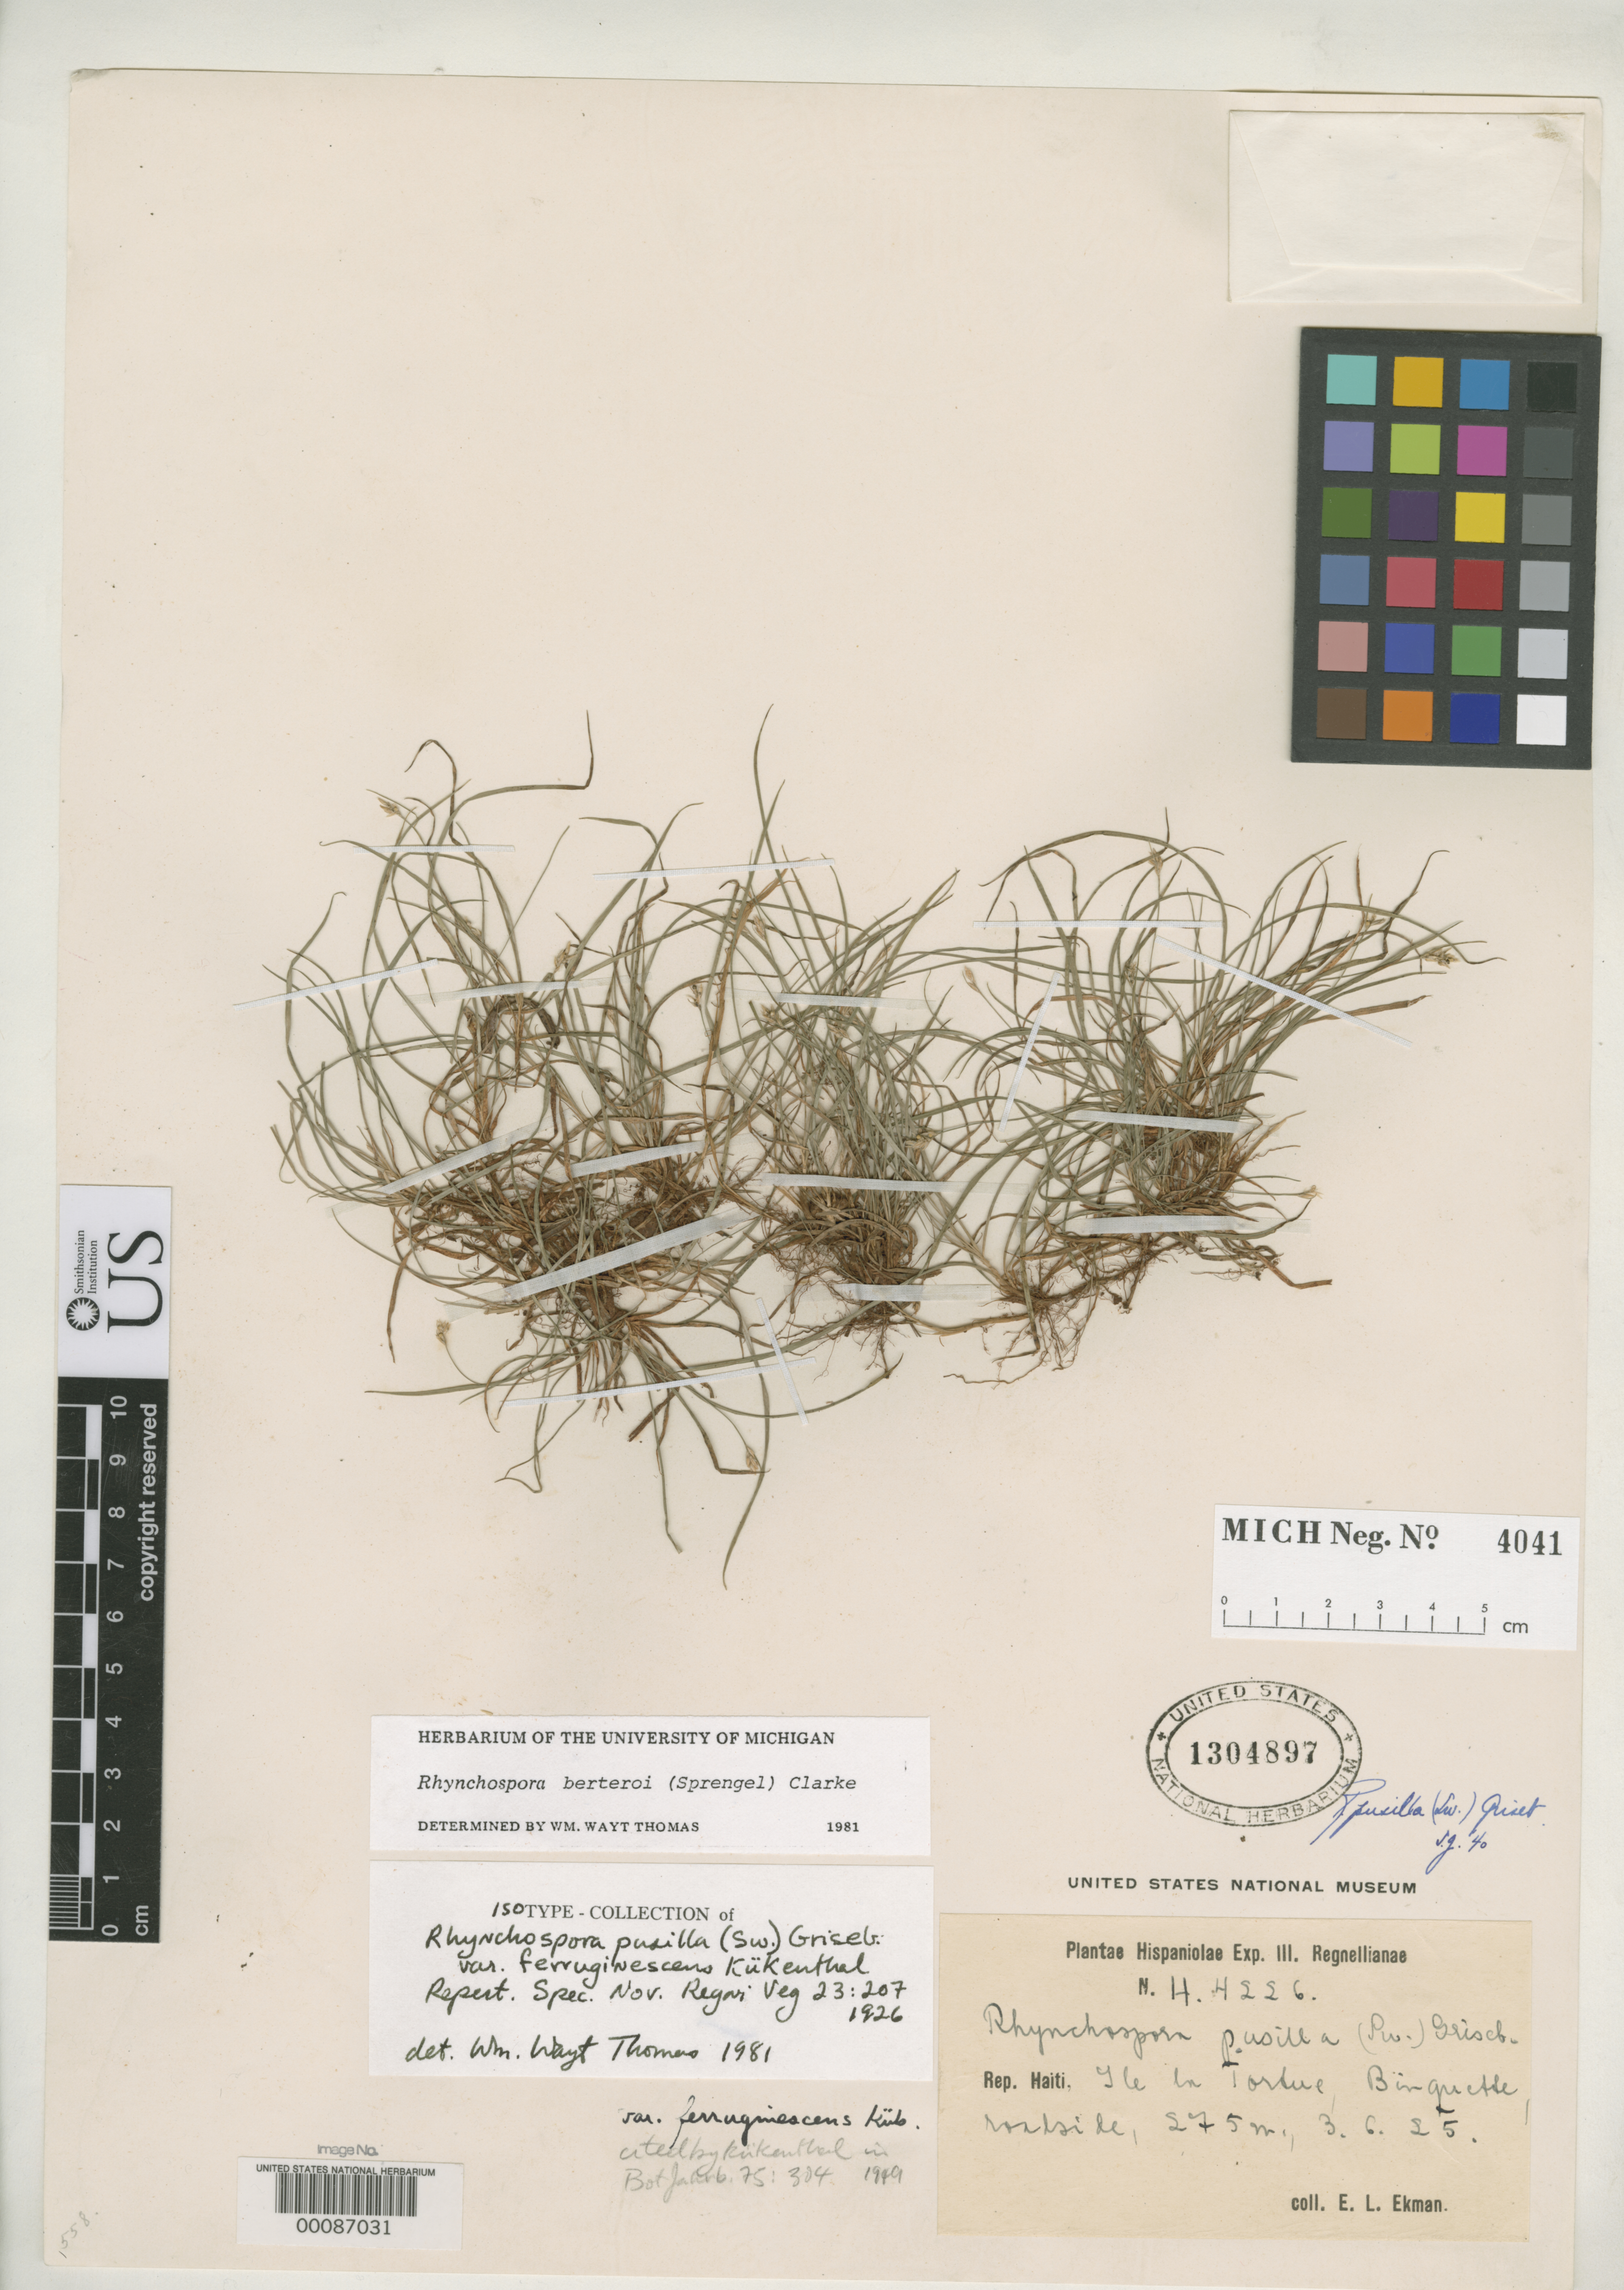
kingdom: Plantae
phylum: Tracheophyta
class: Liliopsida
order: Poales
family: Cyperaceae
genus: Rhynchospora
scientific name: Rhynchospora pusilla var. ferruginescens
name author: Kük.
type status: Isotype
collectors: E. L. Ekman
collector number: H. 4226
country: Haiti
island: Tortue Island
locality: Insel Latortue, Binquette.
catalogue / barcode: US 1304897